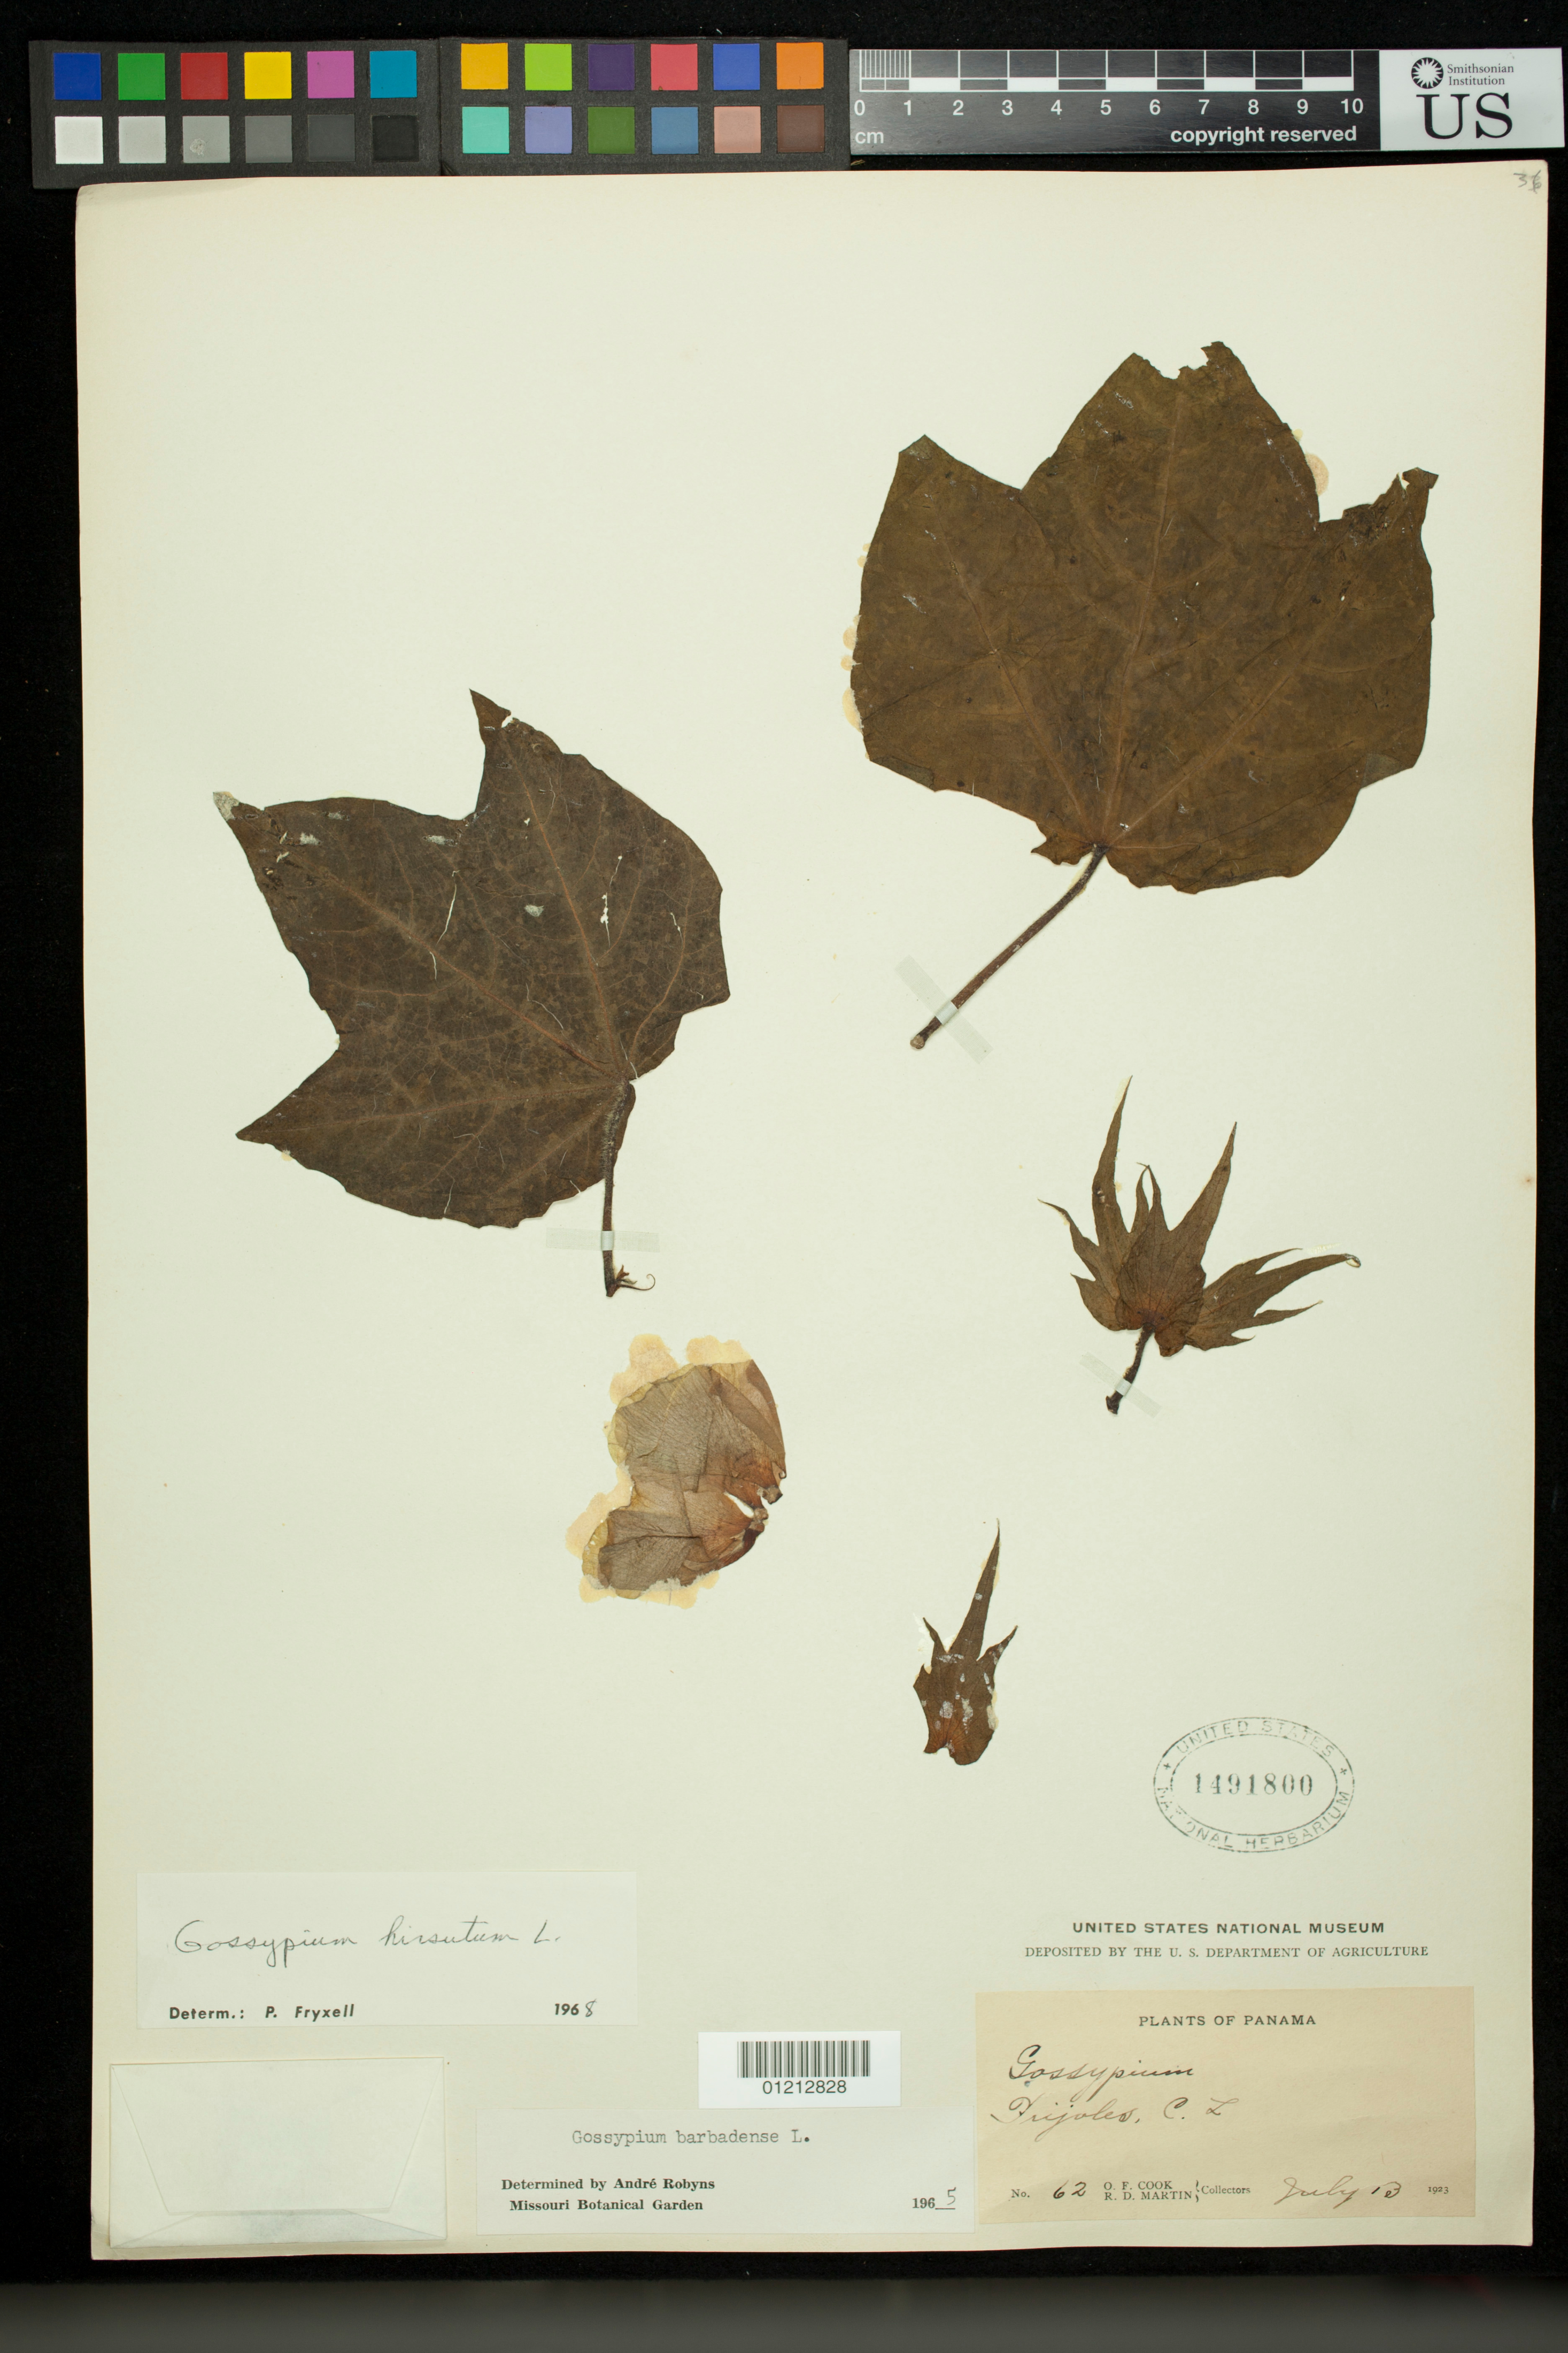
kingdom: Plantae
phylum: Tracheophyta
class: Magnoliopsida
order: Malvales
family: Malvaceae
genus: Gossypium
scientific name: Gossypium hirsutum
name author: L.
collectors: O. F. Cook & R. D. Martin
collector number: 62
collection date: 1923-07-13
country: Panama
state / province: Colón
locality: Frijoles, C.Z.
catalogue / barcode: US 1491800